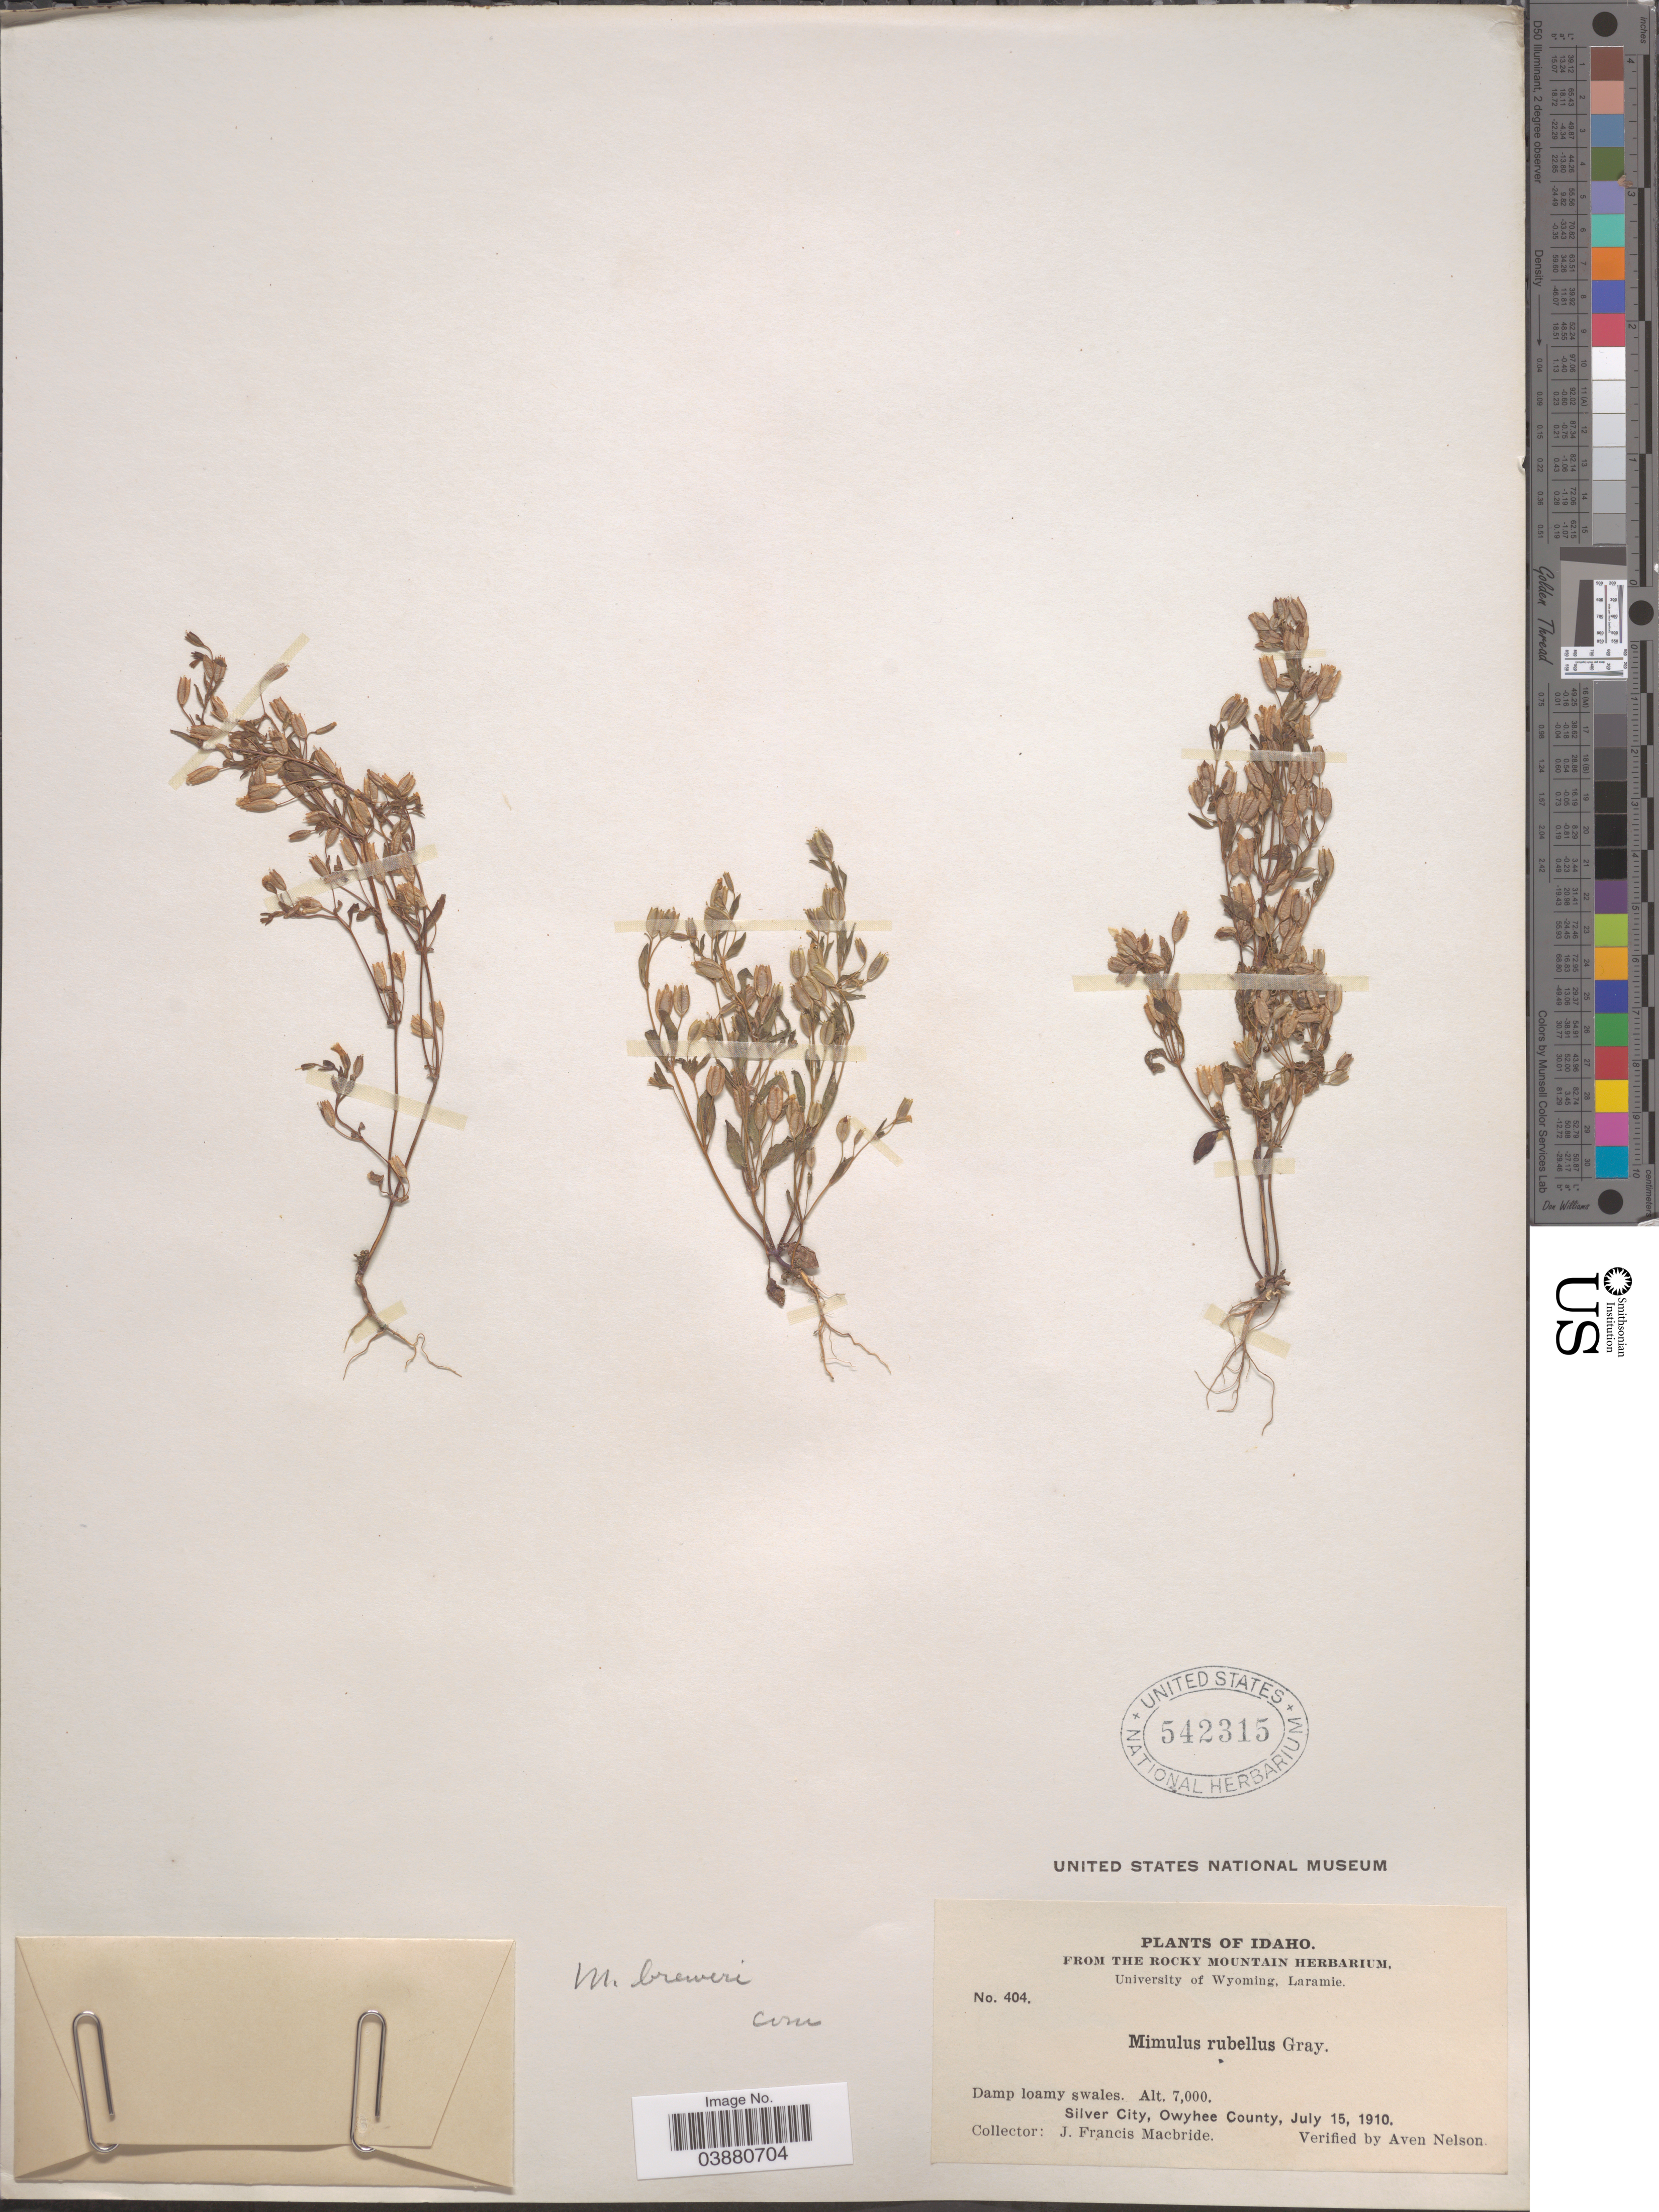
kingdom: Plantae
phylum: Tracheophyta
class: Magnoliopsida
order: Lamiales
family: Phrymaceae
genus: Mimulus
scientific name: Mimulus breweri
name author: (Greene) Coville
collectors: J. F. Macbride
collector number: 404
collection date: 1910-07-15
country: United States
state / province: Idaho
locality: Silver City, Owyhee County.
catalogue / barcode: US 542315